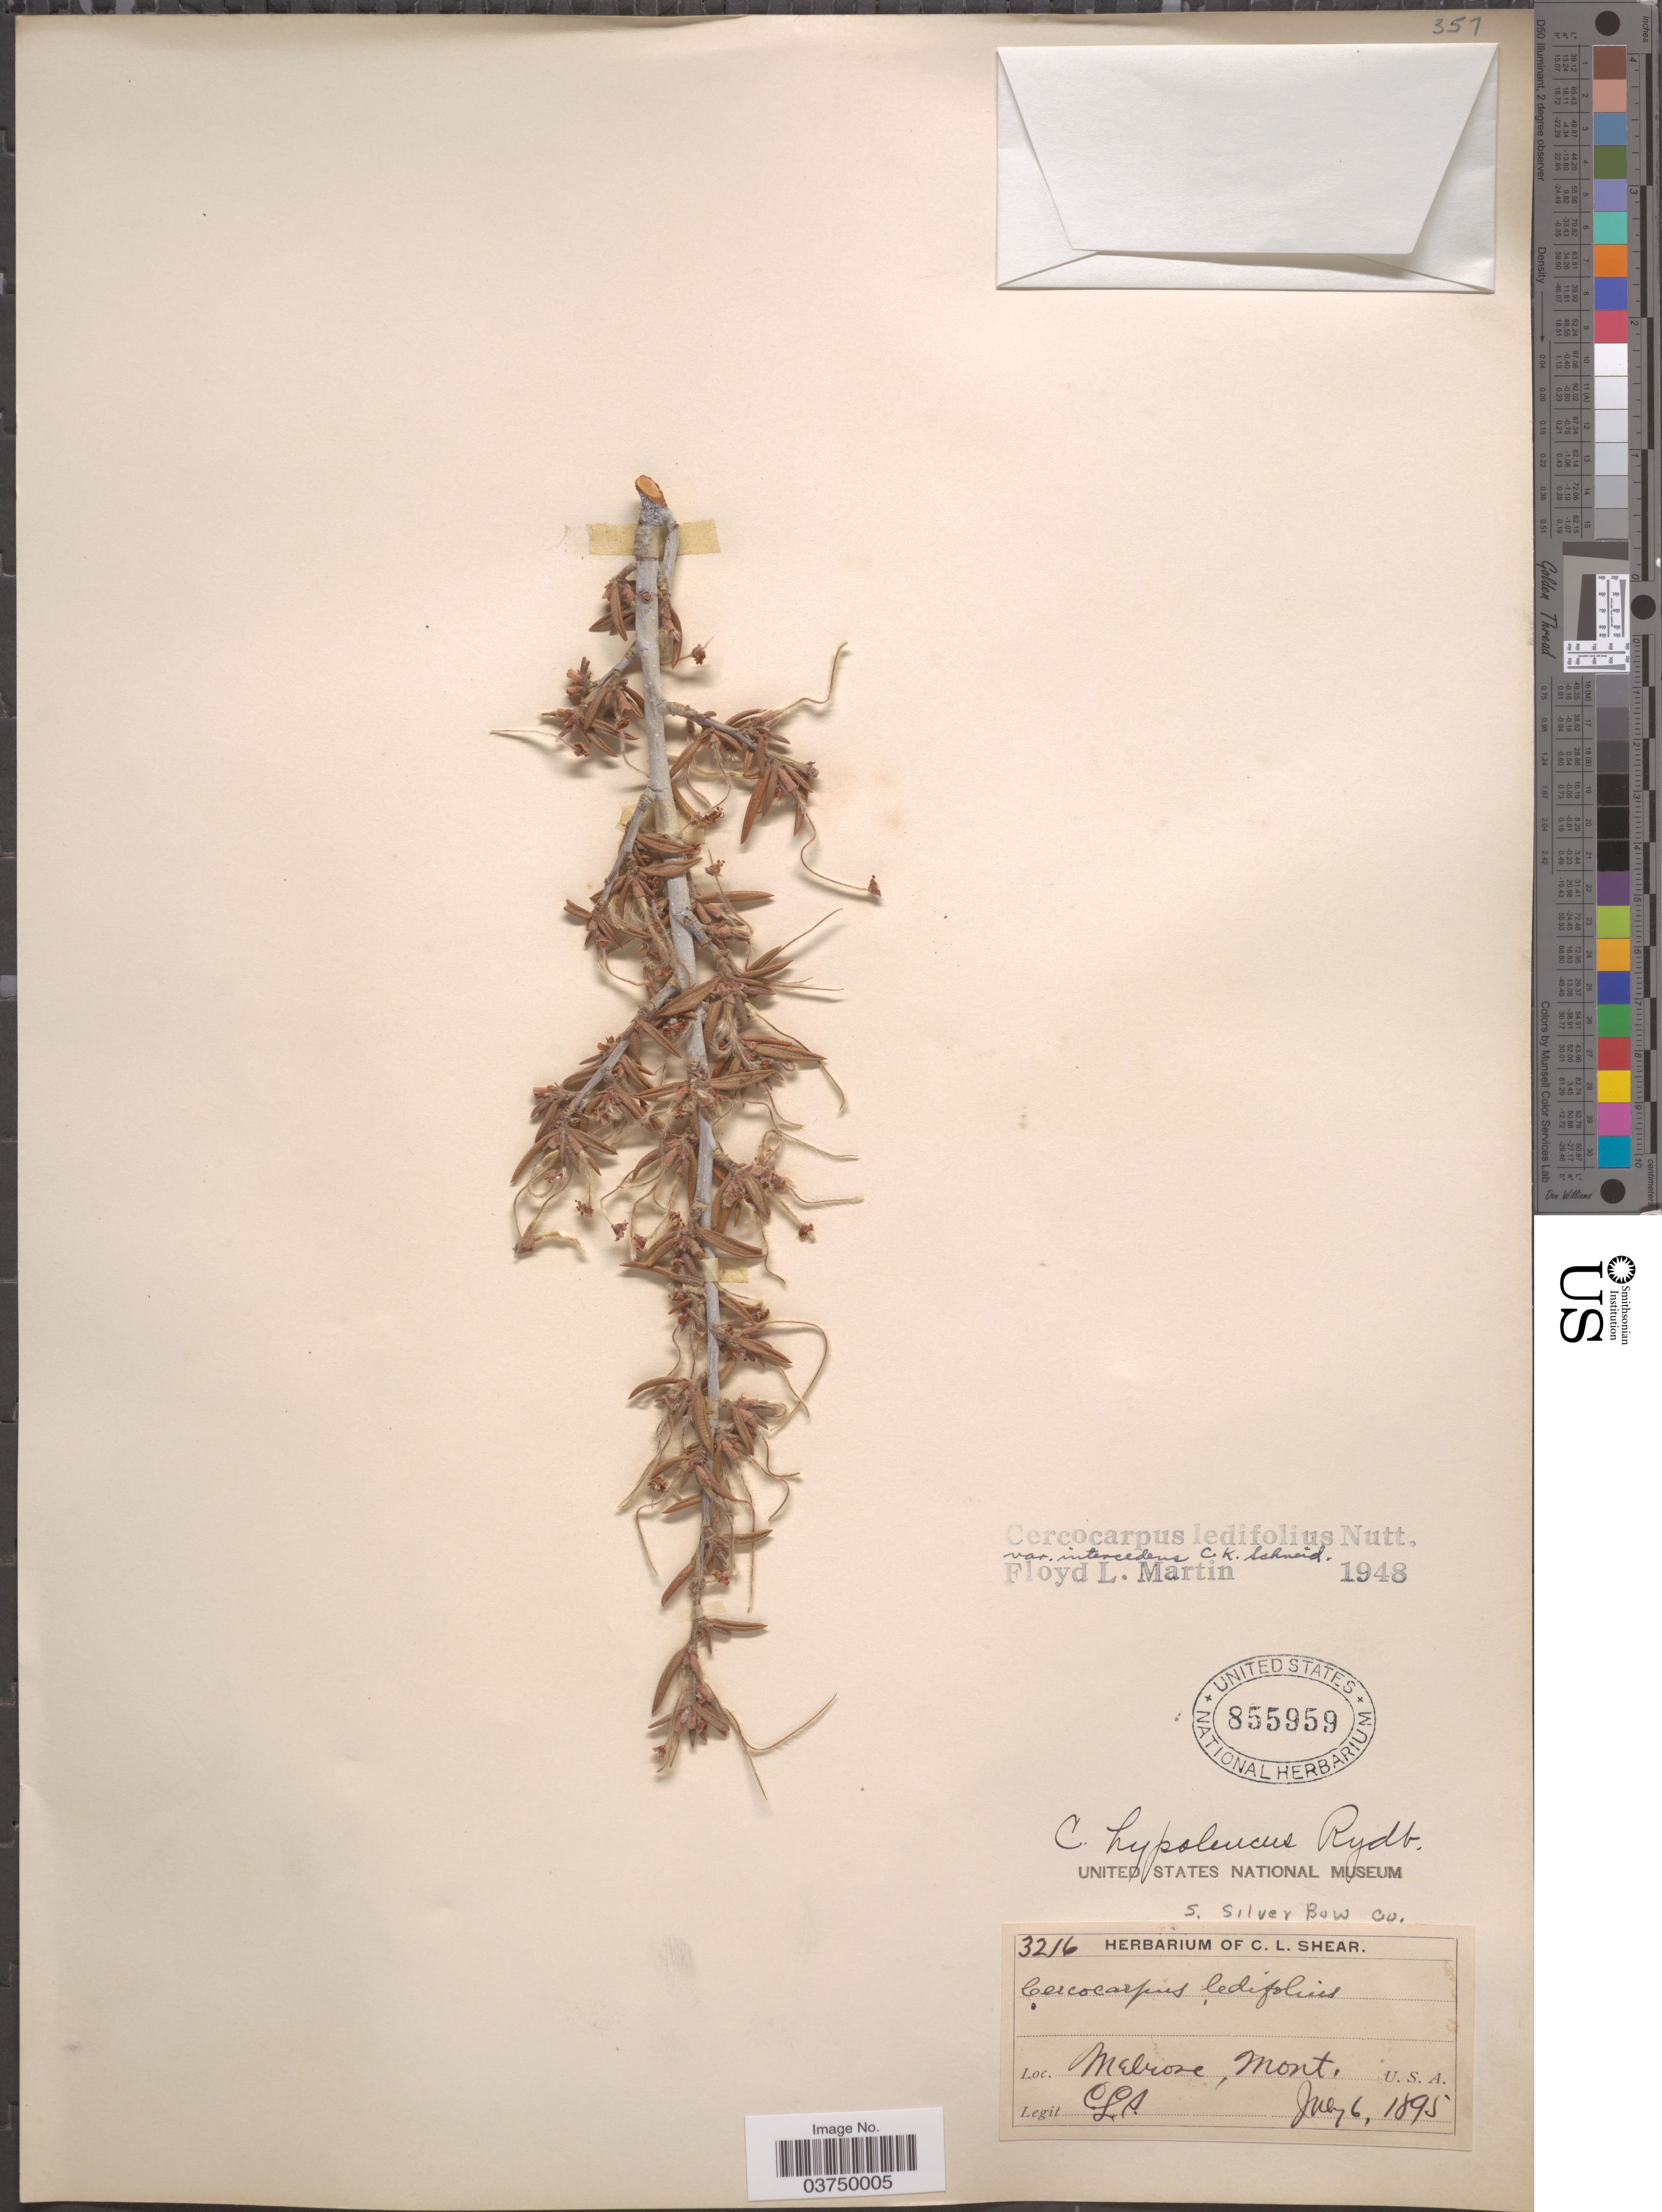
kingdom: Plantae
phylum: Tracheophyta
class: Magnoliopsida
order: Rosales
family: Rosaceae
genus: Cercocarpus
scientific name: Cercocarpus ledifolius var. intercedens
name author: C.K. Schneid.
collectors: C. L. Shear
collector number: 3216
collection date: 1895-07-06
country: United States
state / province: Montana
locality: Melrose. S. Silver Bow Co.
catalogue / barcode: US 855959